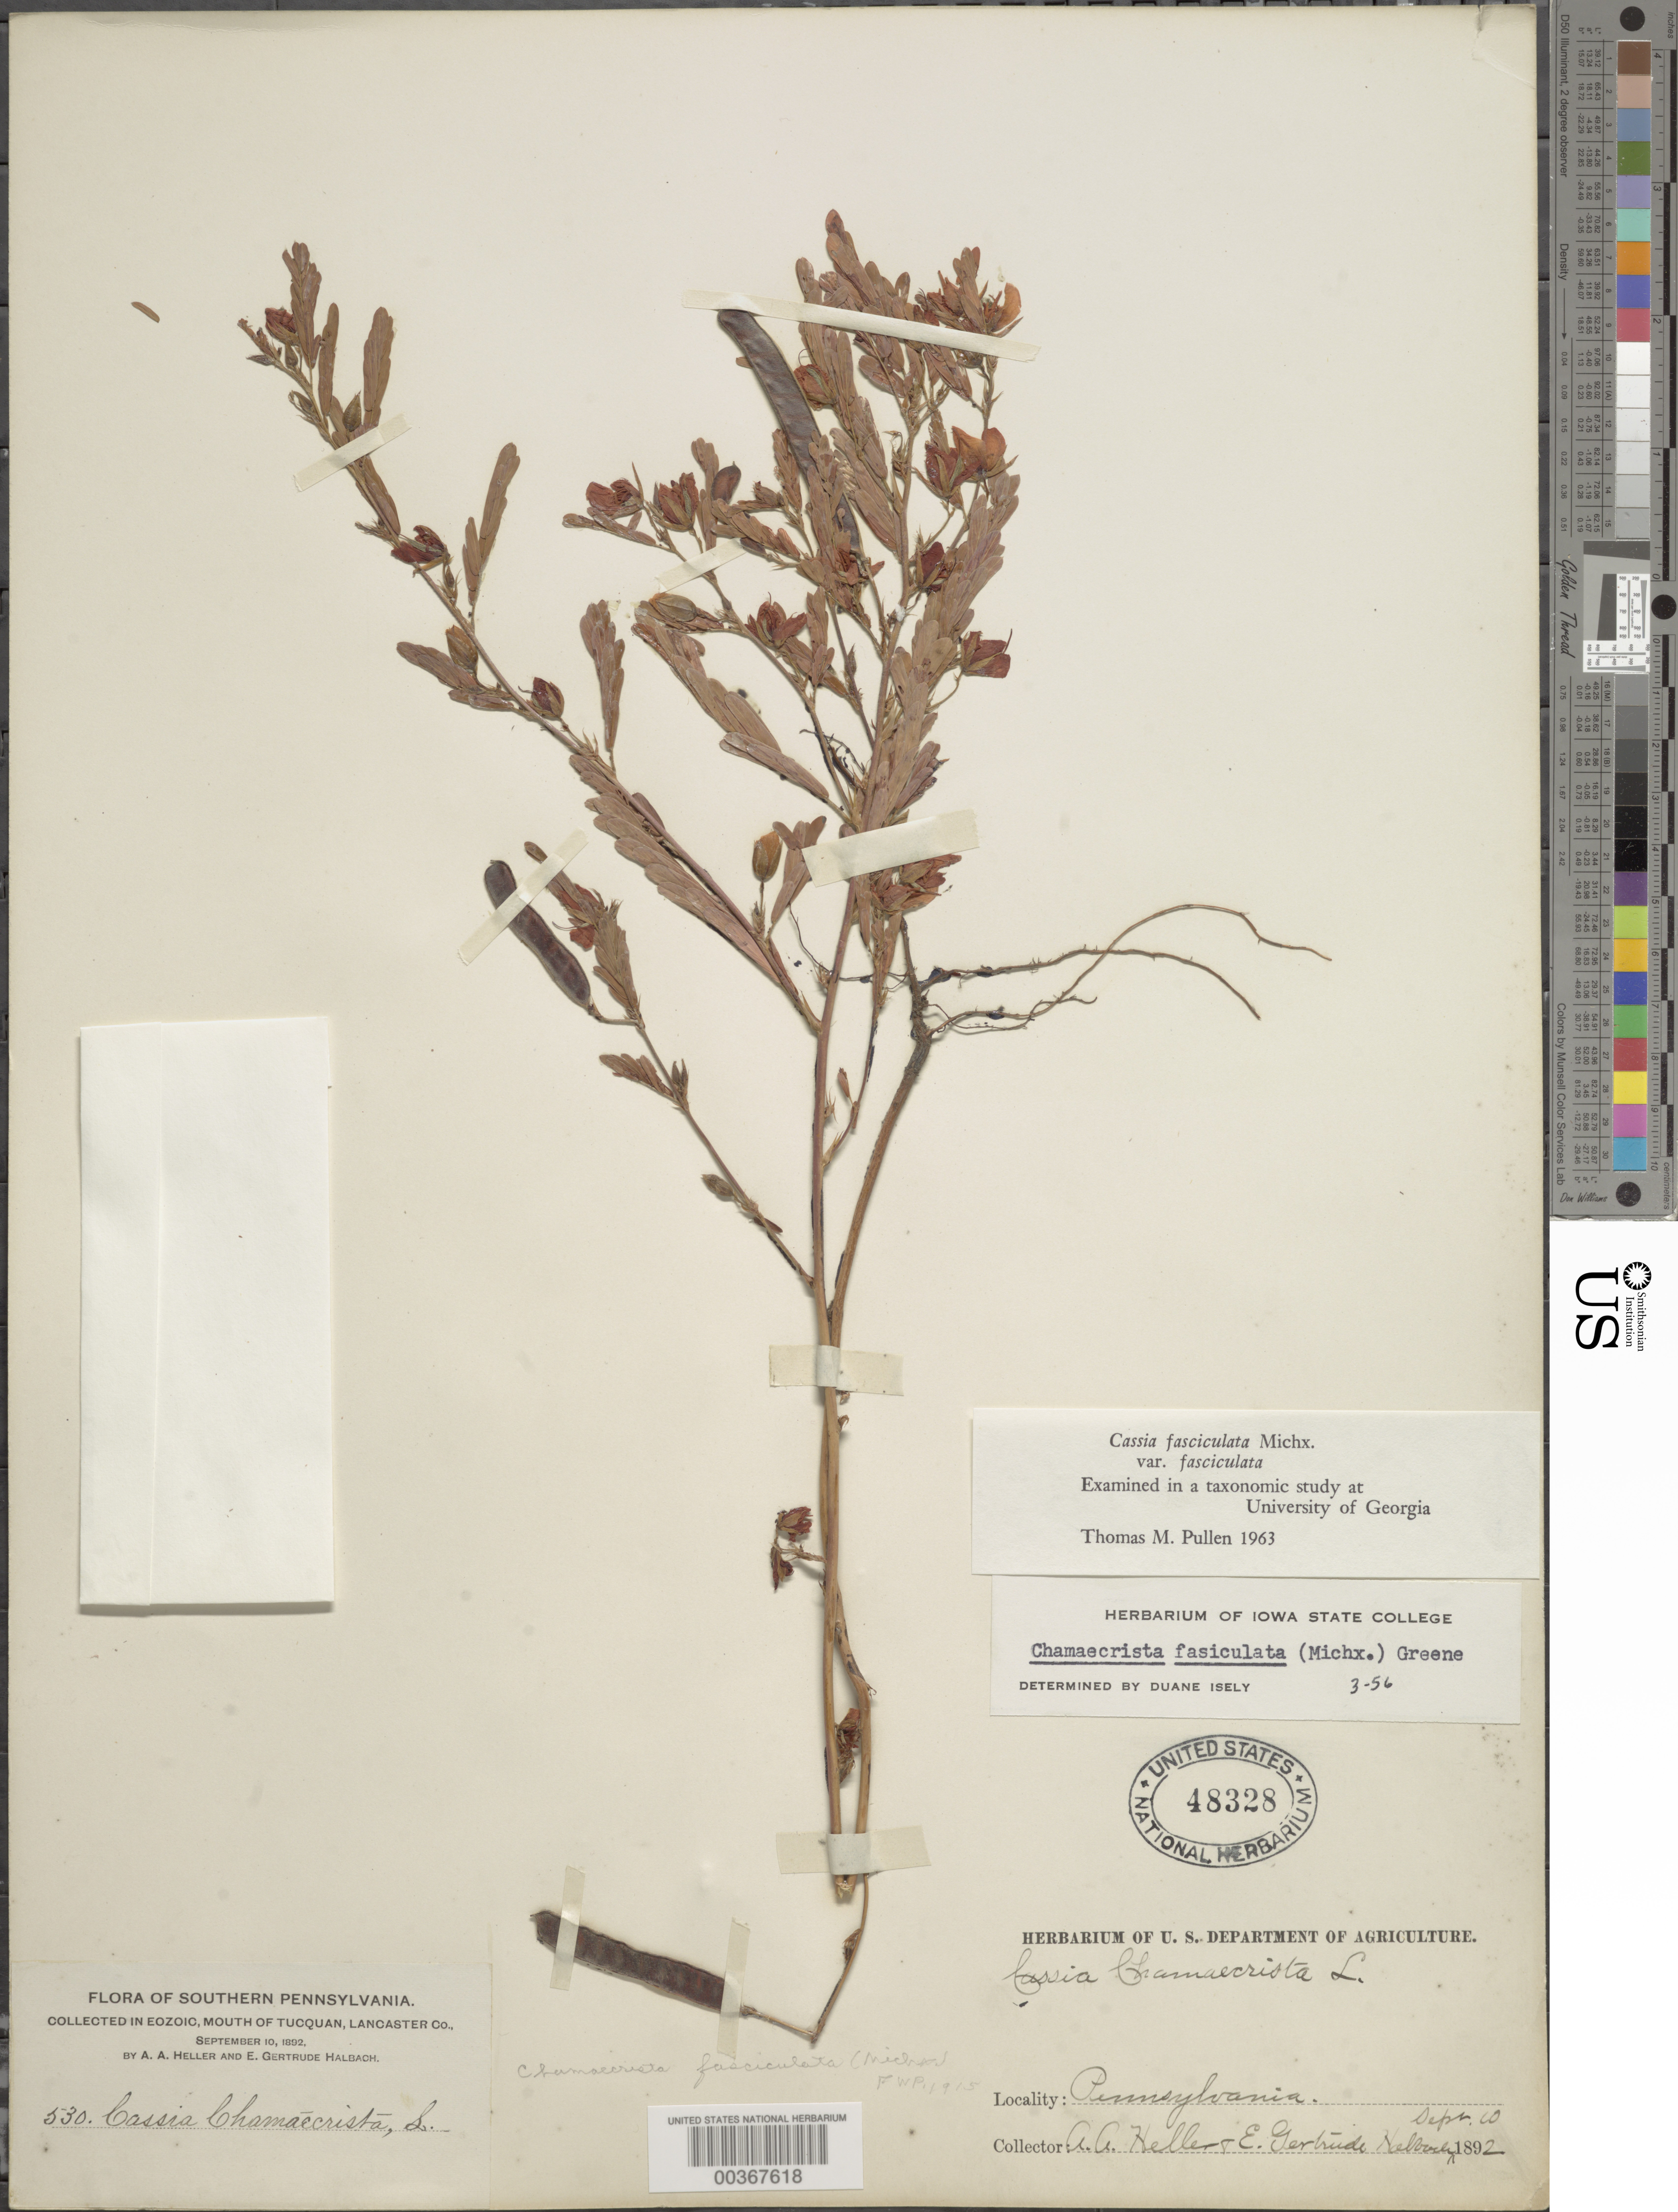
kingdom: Plantae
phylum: Tracheophyta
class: Magnoliopsida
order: Fabales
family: Fabaceae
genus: Chamaecrista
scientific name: Chamaecrista fasciculata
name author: (Michx.) Greene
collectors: A. A. Heller & E. G. Halbach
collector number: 530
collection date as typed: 10 Sep 1892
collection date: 1892-09-10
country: United States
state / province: Pennsylvania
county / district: Lancaster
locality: Eozoic, mouth of tucquan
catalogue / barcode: US 48328